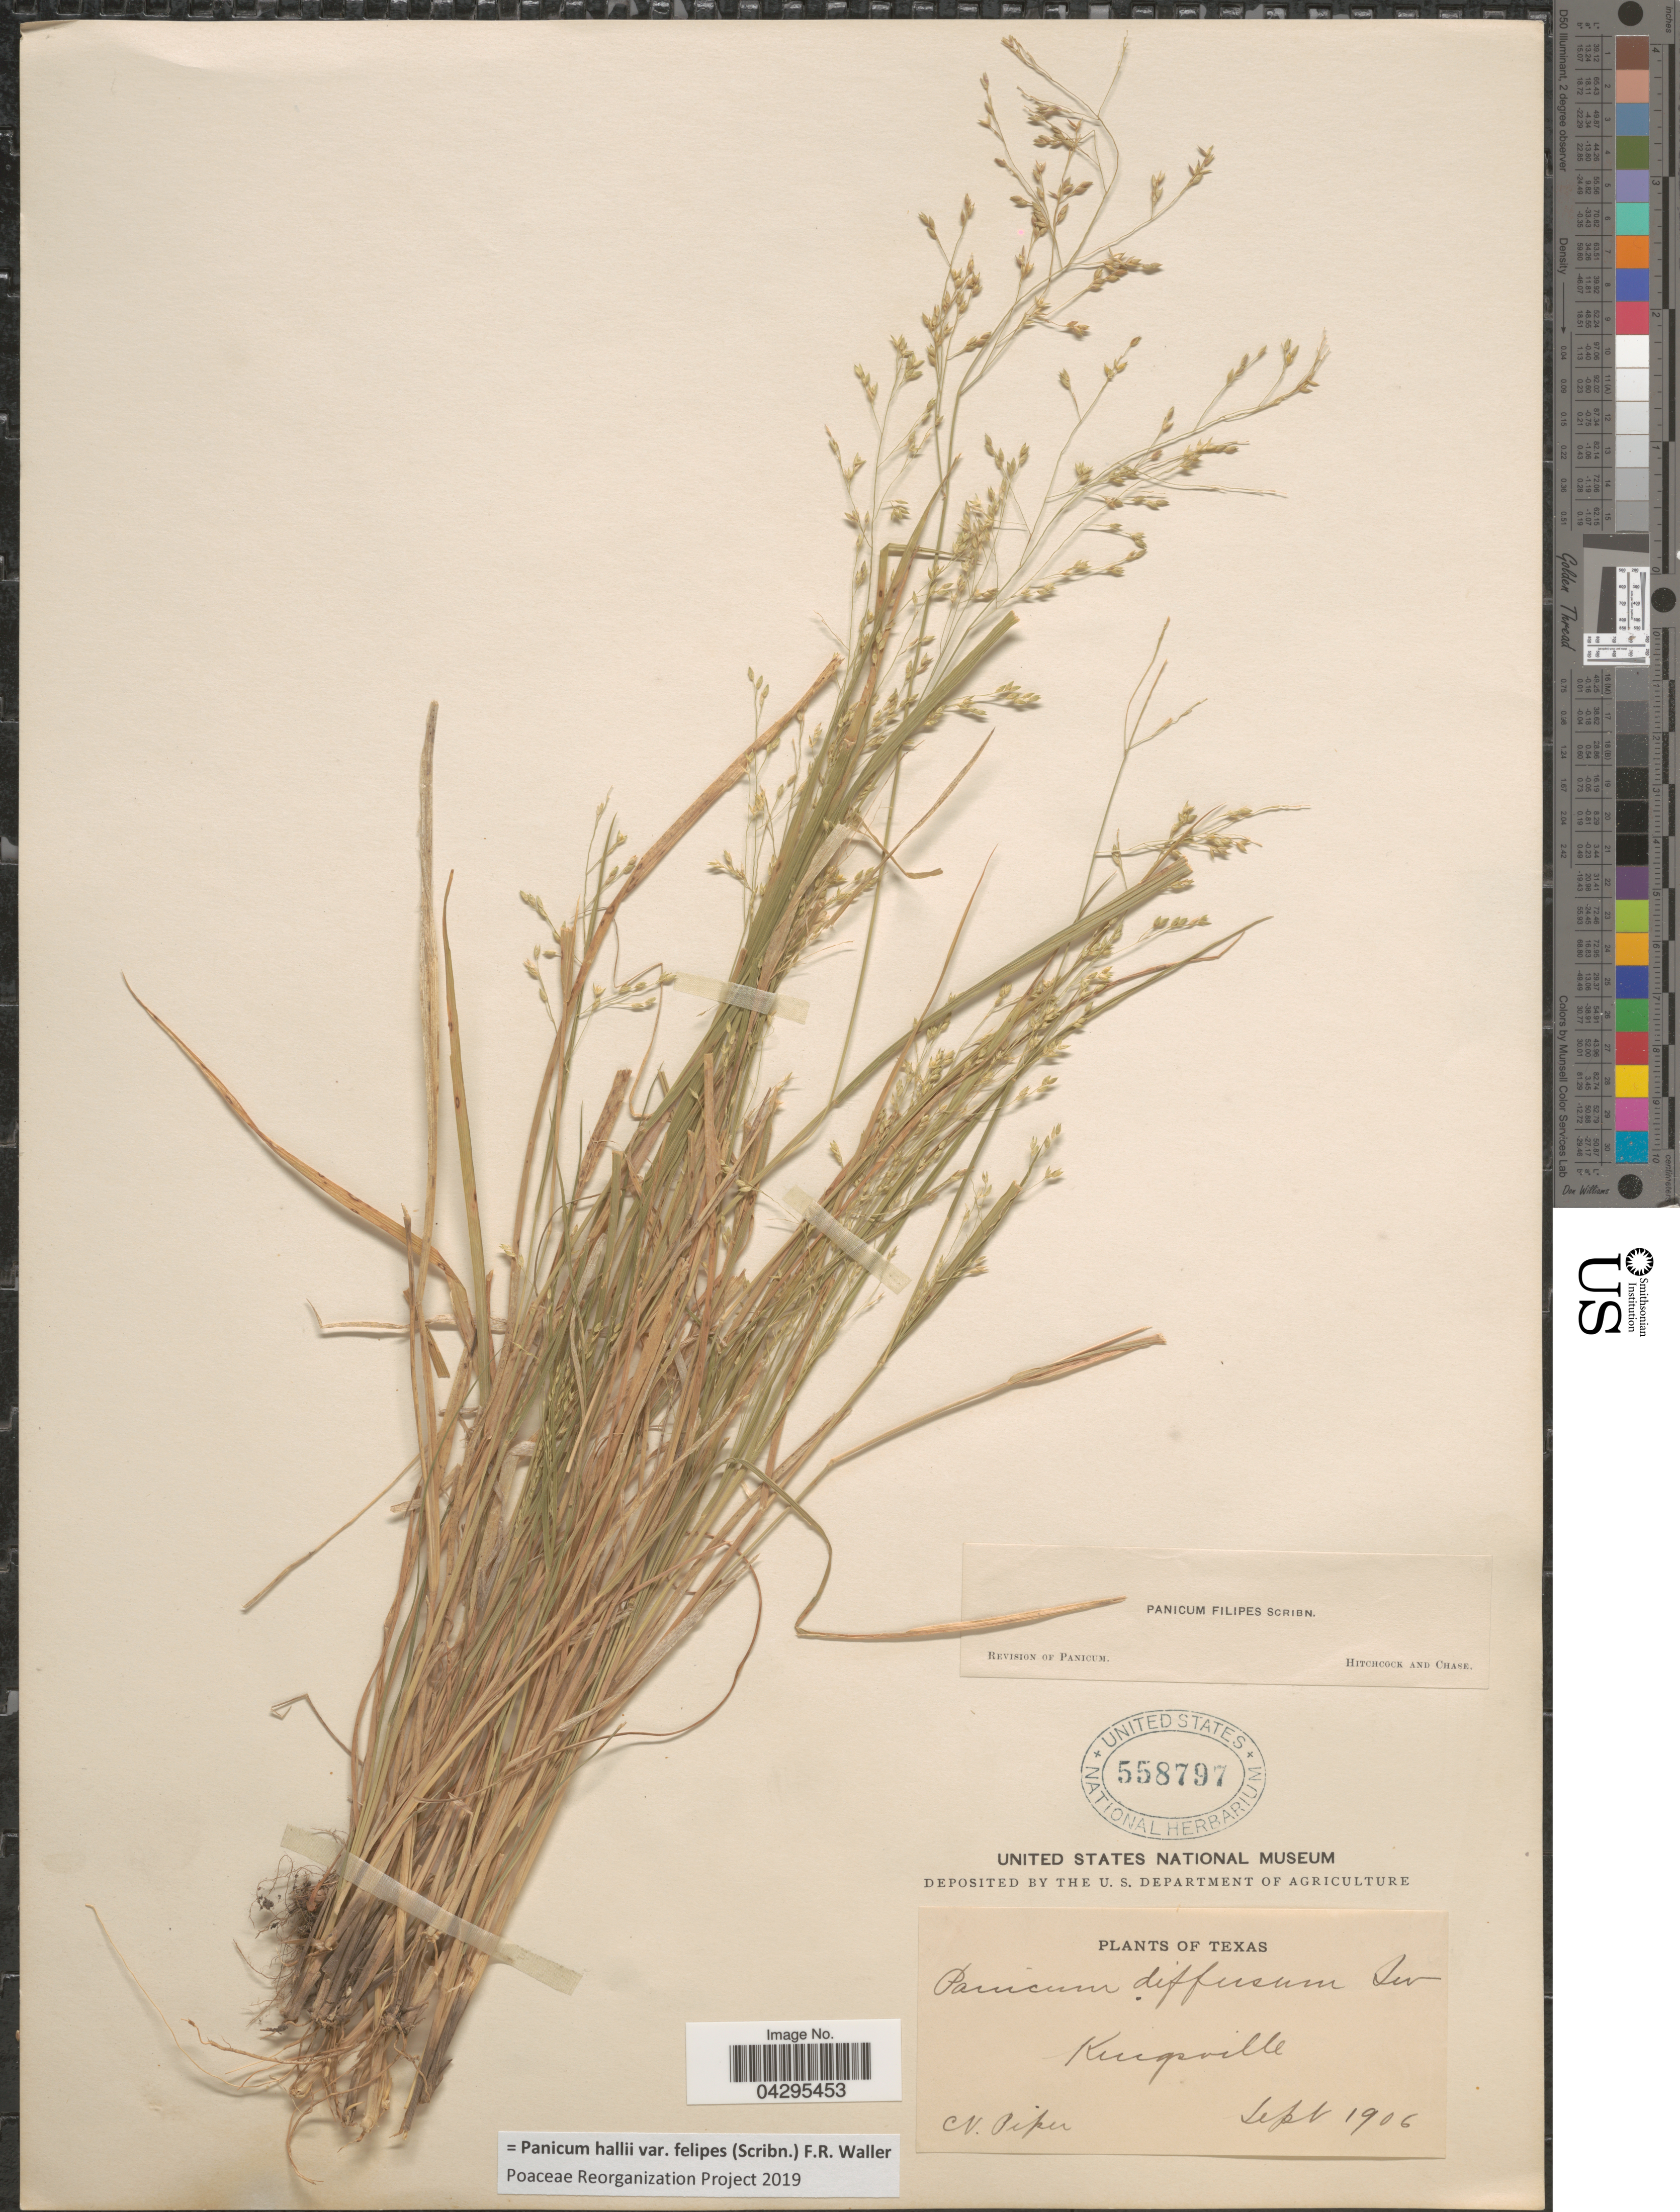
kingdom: Plantae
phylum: Tracheophyta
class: Liliopsida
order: Poales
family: Poaceae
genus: Panicum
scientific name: Panicum hallii var. felipes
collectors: C. V. Piper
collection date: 1906-09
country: United States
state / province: Texas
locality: Kingsville.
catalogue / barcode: US 558797